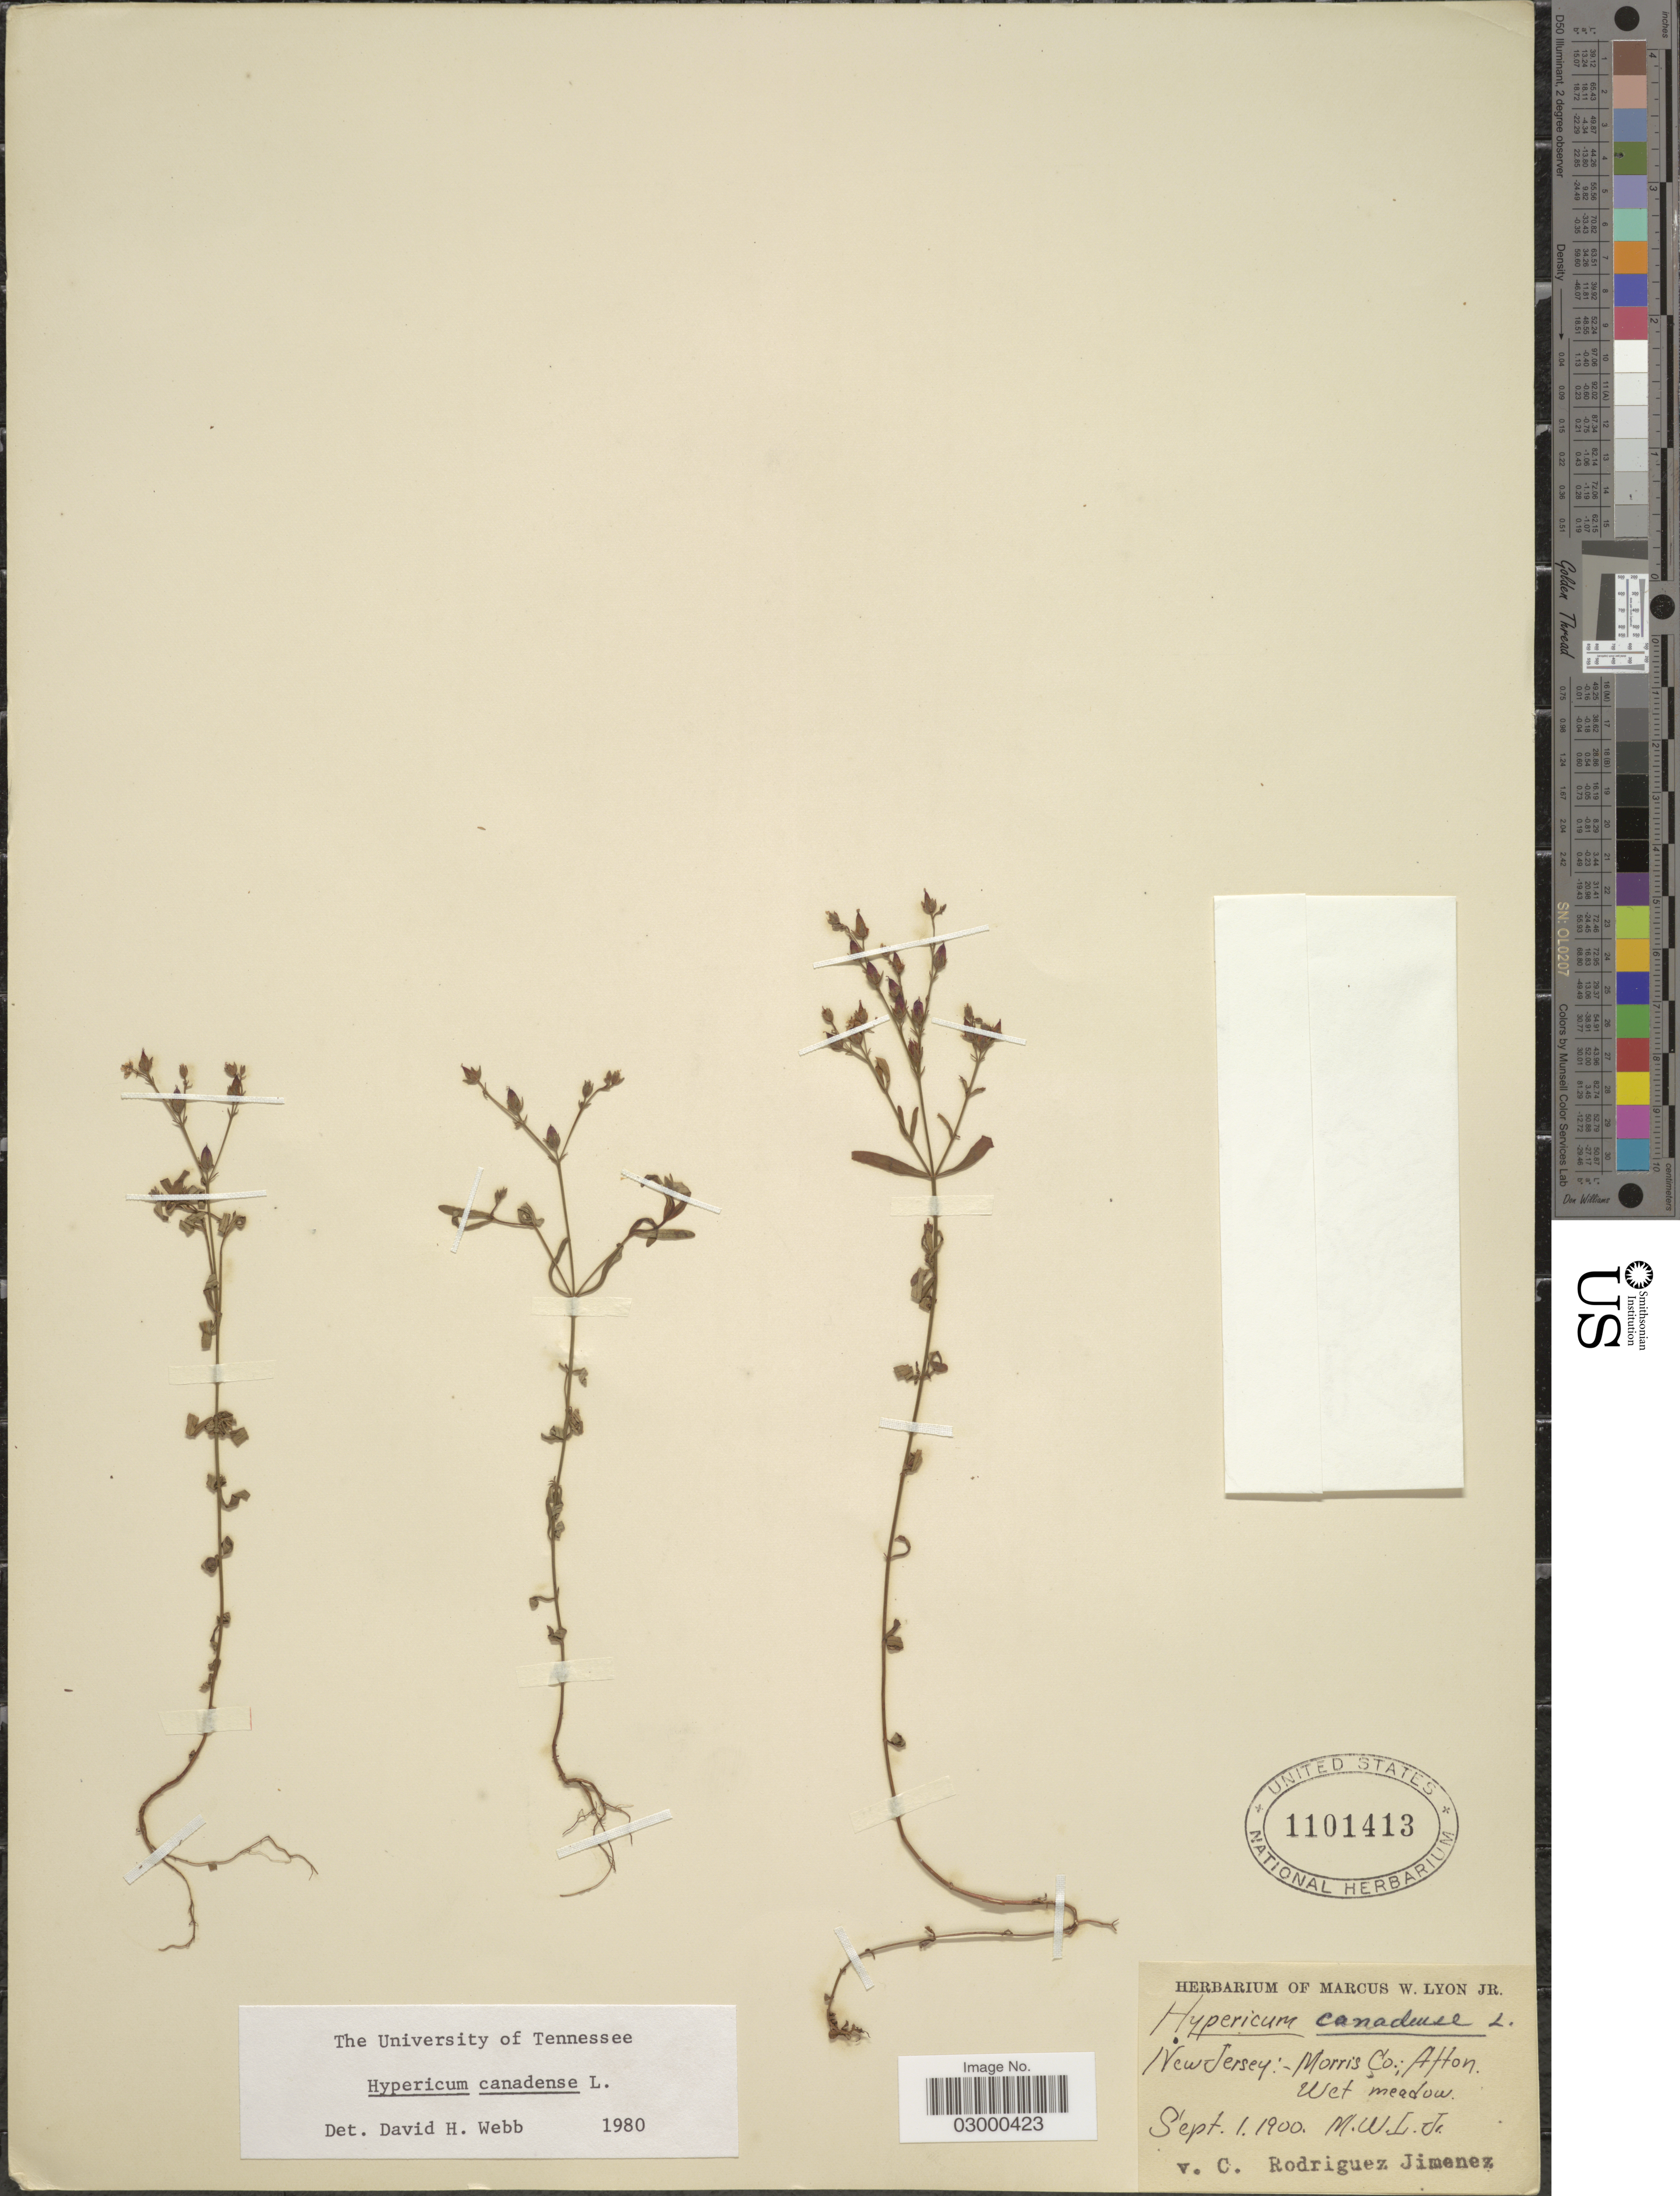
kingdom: Plantae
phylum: Tracheophyta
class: Magnoliopsida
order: Malpighiales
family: Hypericaceae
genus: Hypericum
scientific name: Hypericum canadense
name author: L.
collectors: M. W. Lyon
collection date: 1900-09-01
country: United States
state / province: New Jersey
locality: Morris Co., Afton.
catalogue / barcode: US 1101413